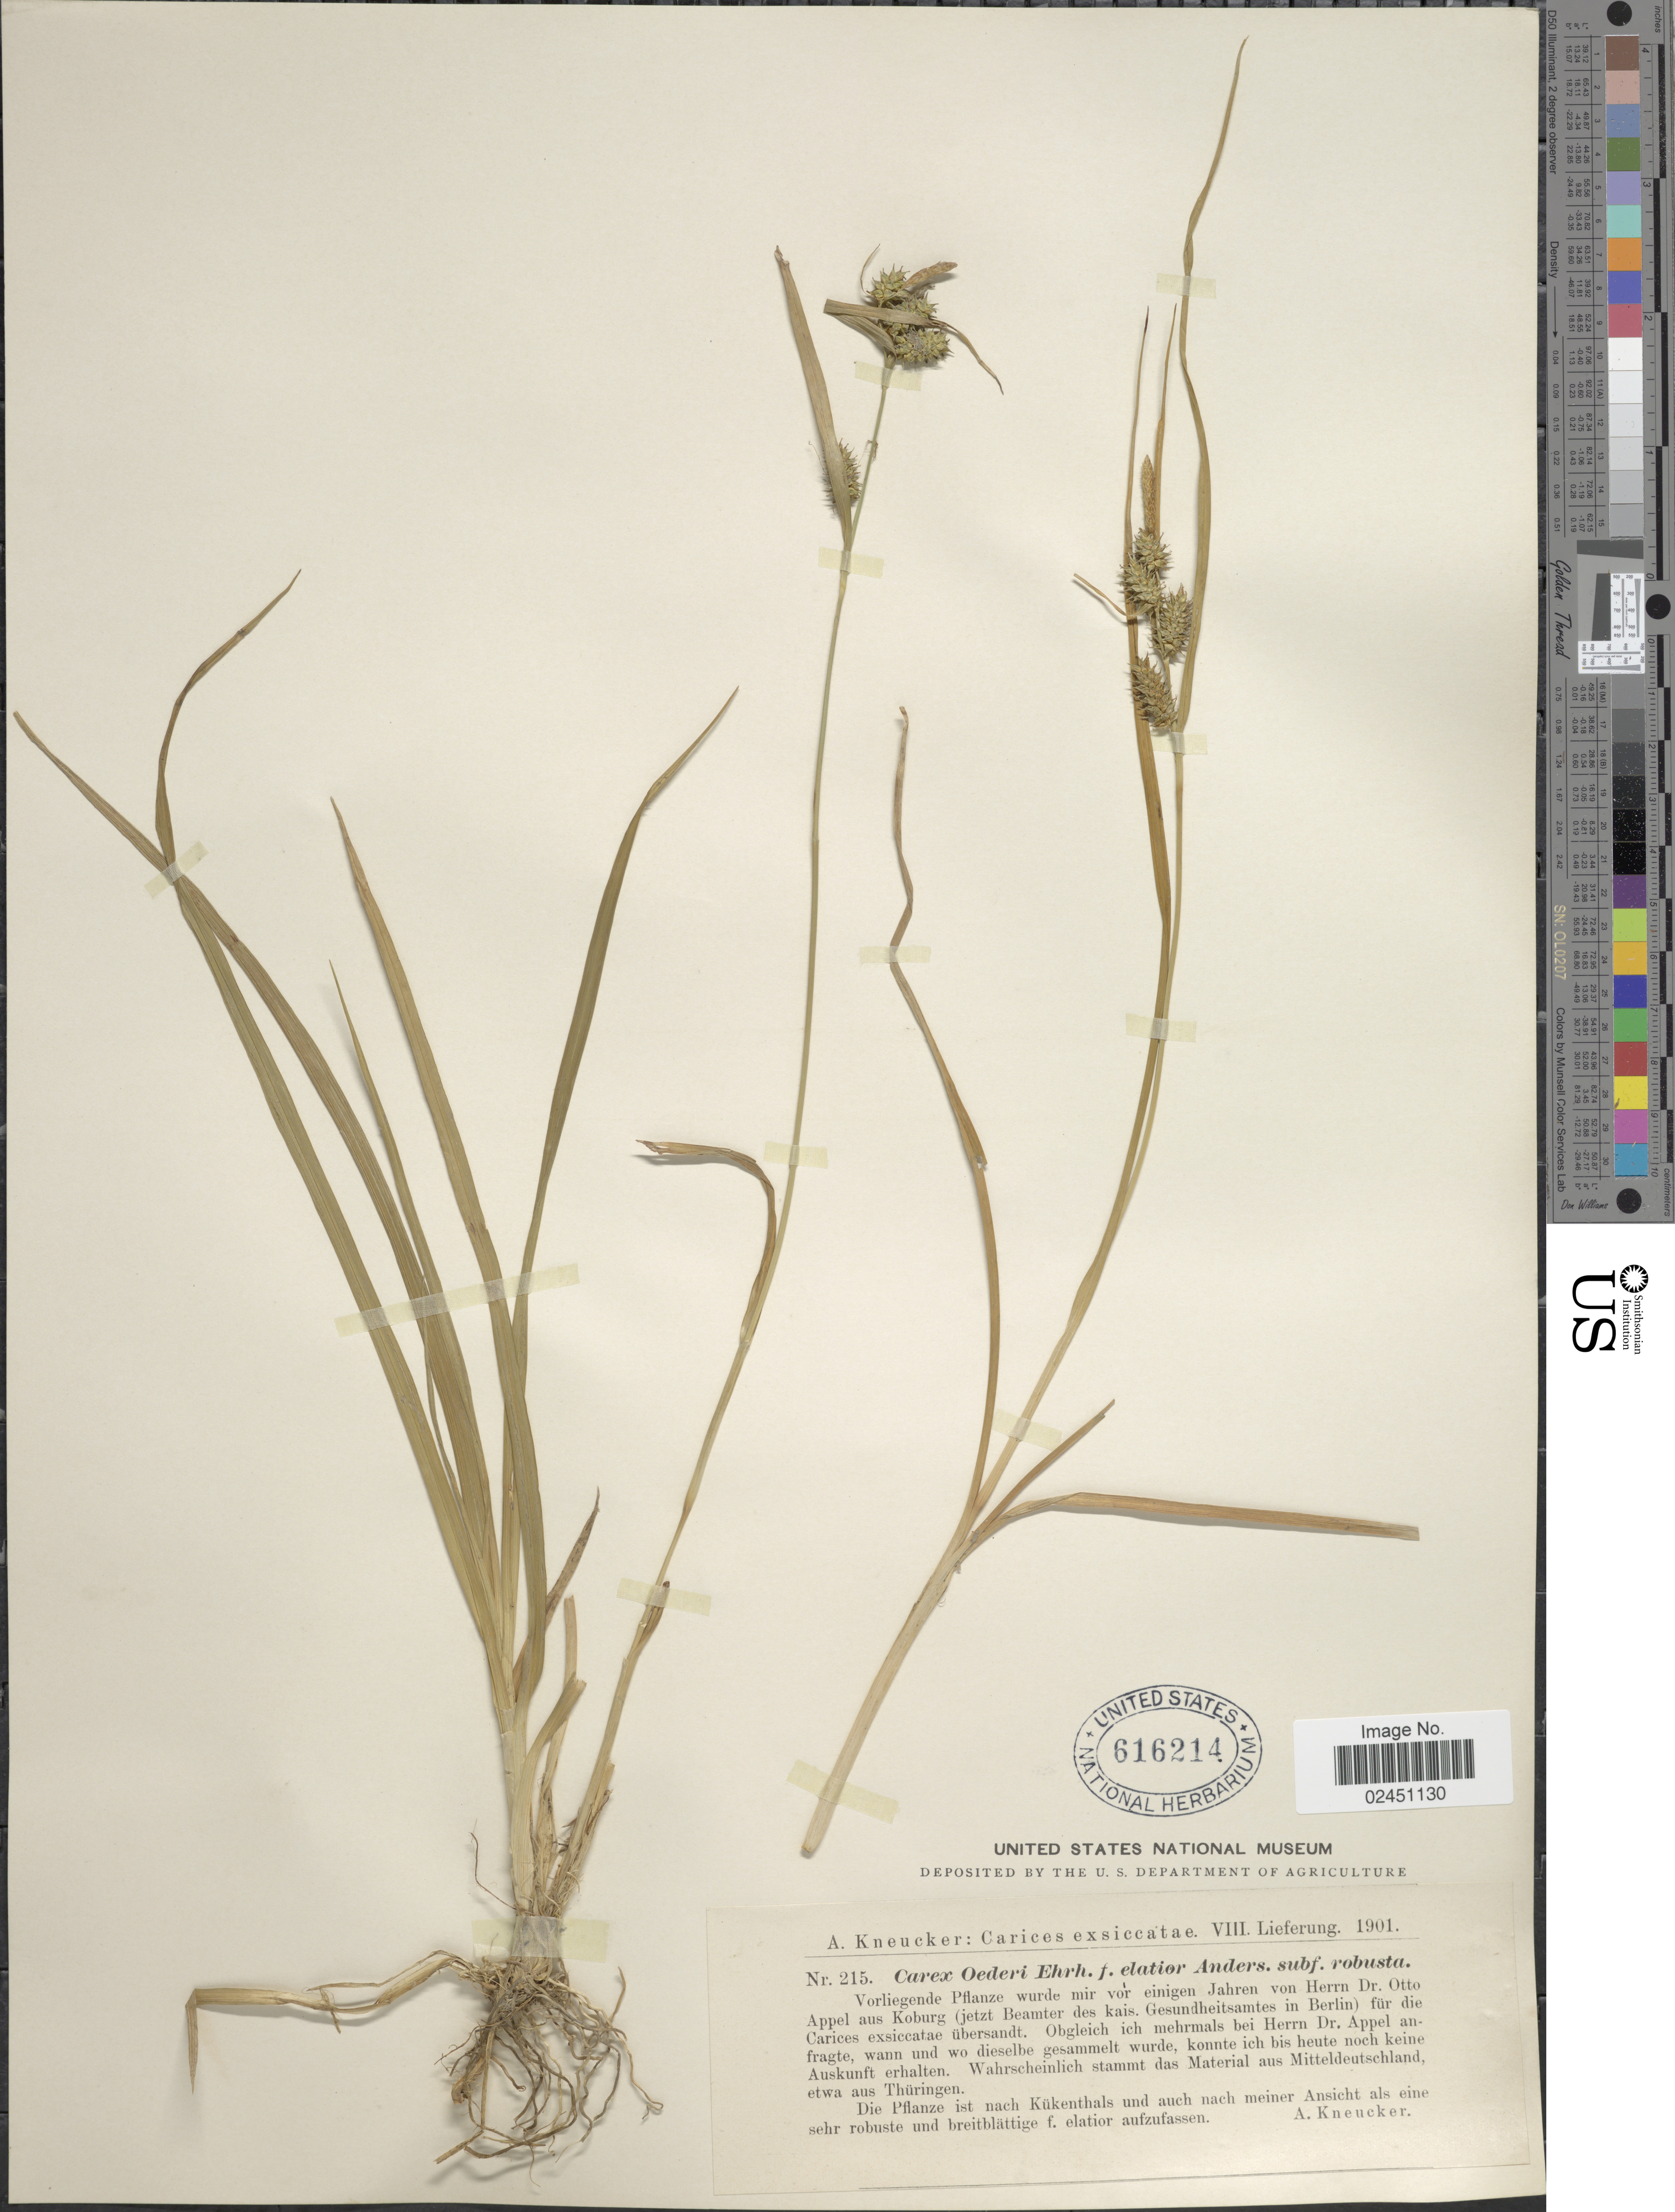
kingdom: Plantae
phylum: Tracheophyta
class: Liliopsida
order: Poales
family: Cyperaceae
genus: Carex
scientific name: Carex oederi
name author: Retz.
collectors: A. Kneucker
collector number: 215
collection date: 1901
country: Germany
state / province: Thuringia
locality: Wahrscheinlich stammt das Material aus Mitteldeutschland etwa aus Thuringen [unsure placement]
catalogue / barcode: US 616214